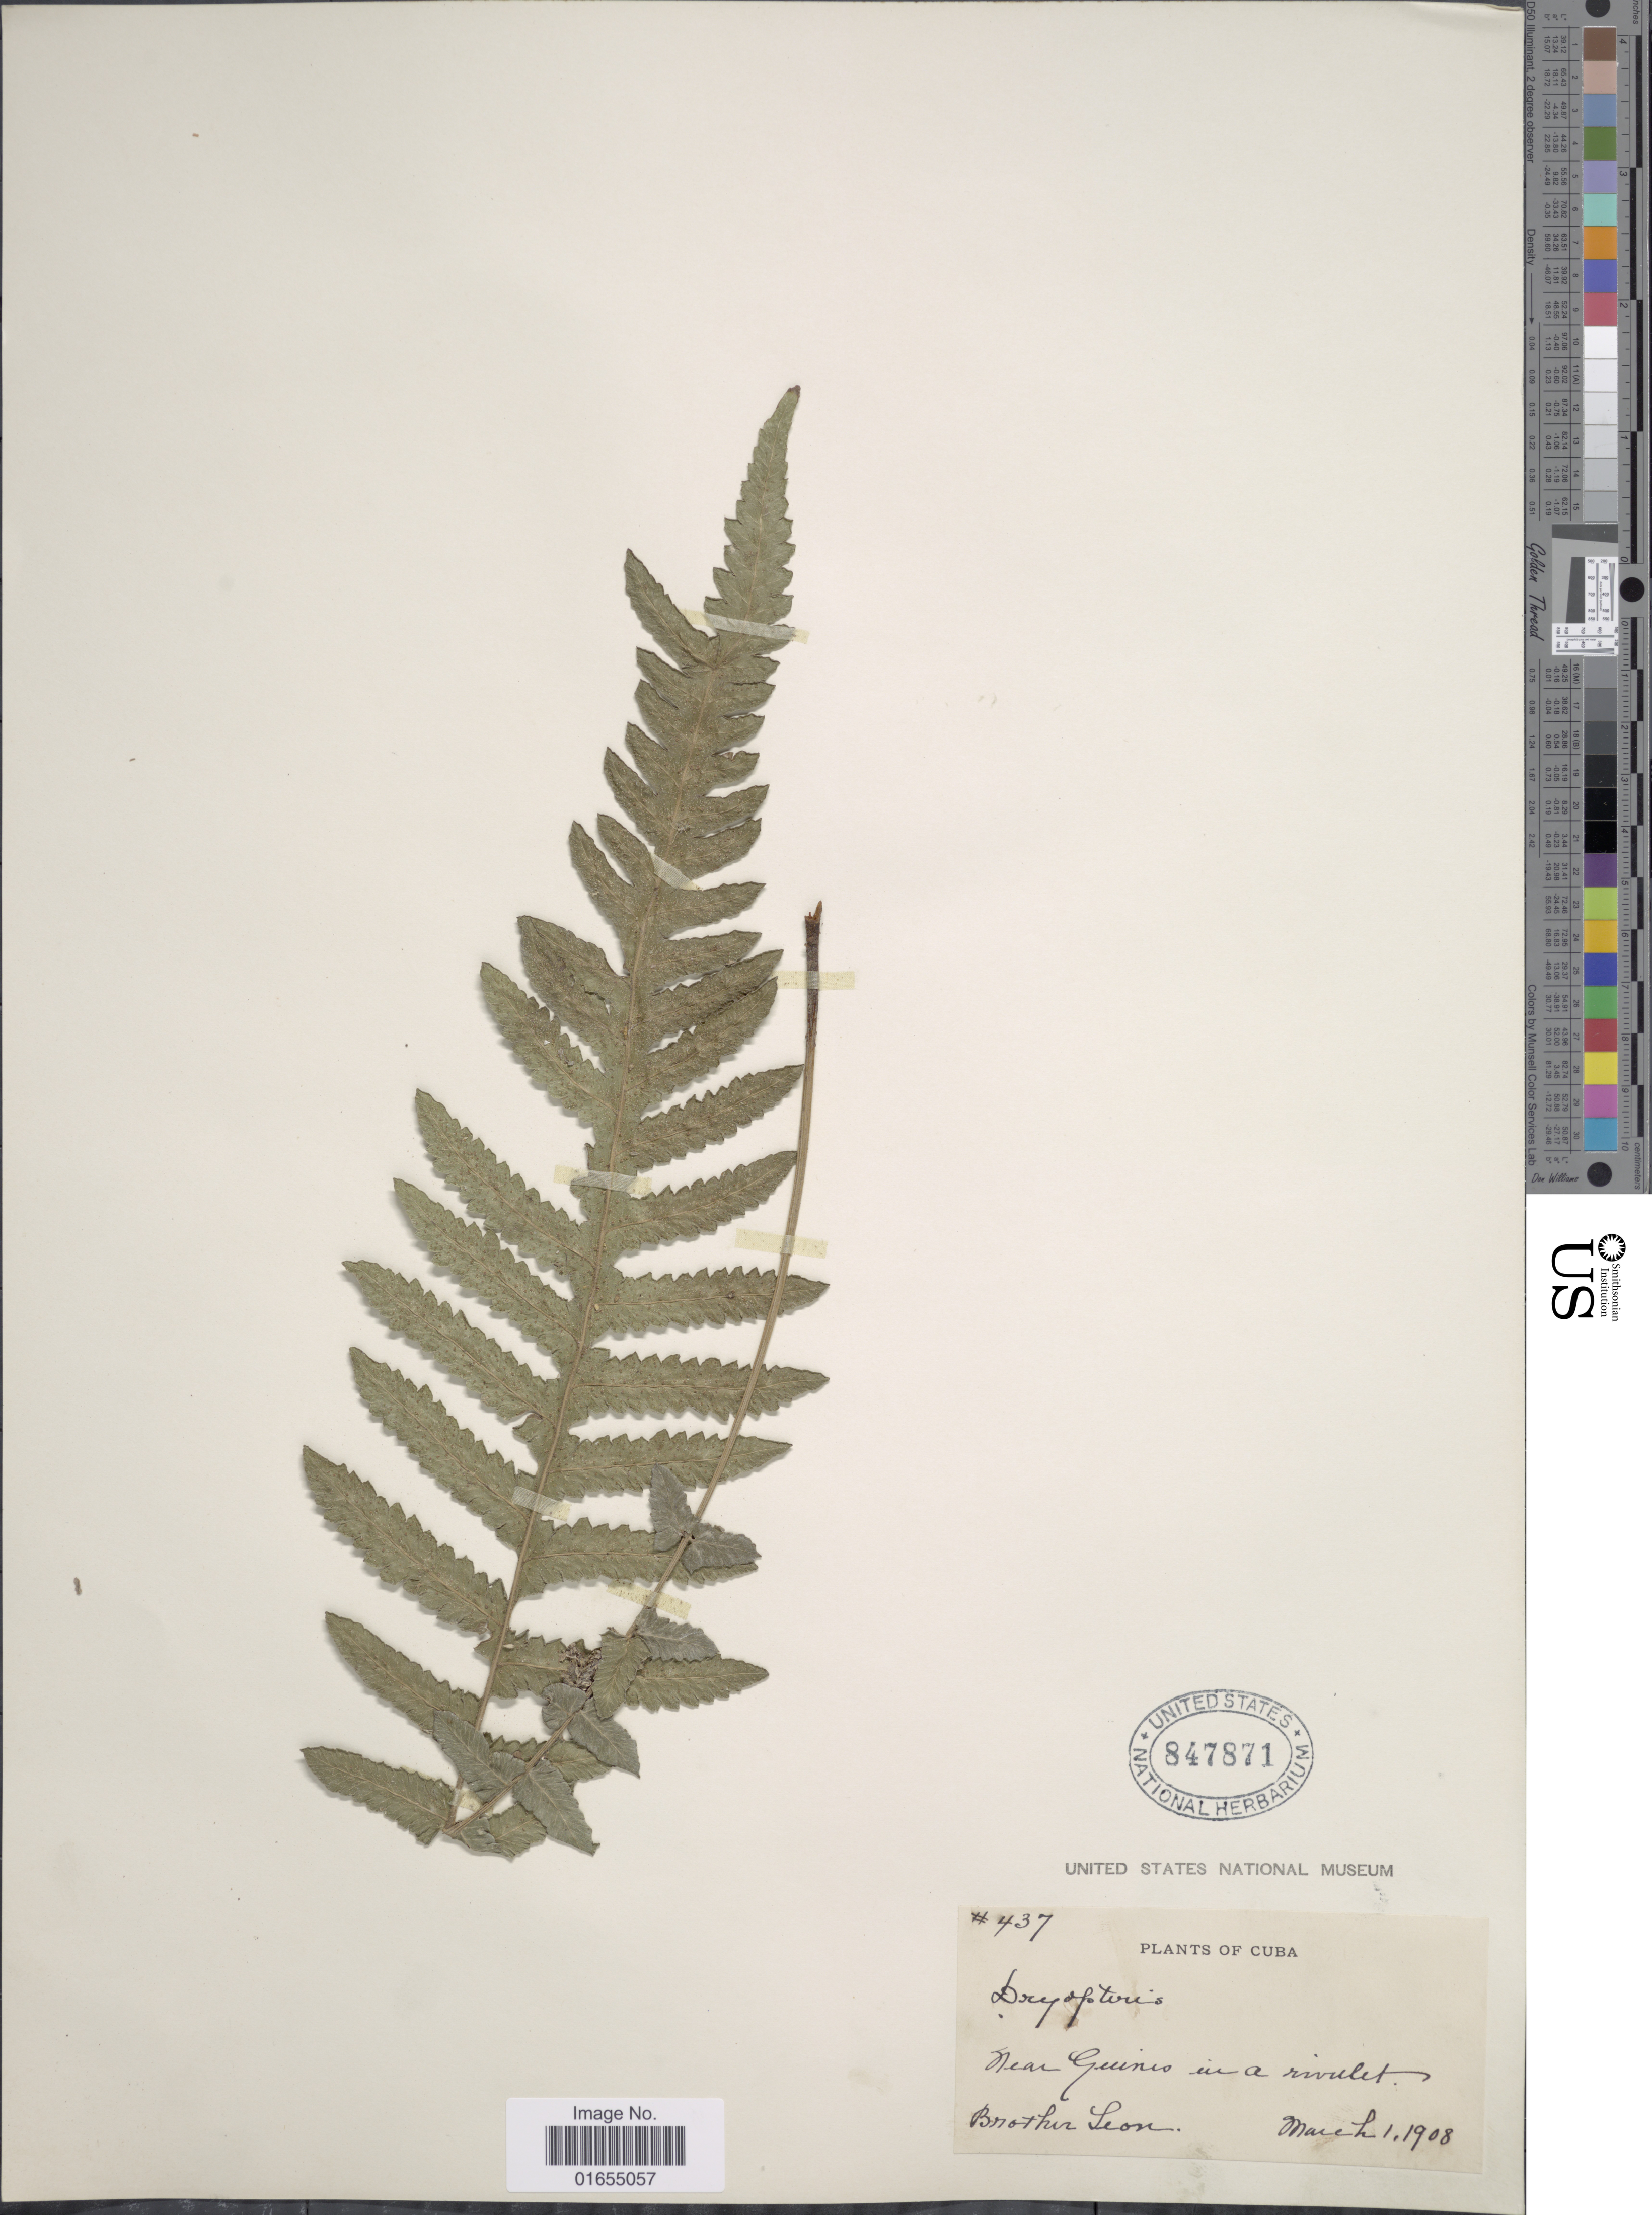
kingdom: Plantae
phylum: Tracheophyta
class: Polypodiopsida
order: Polypodiales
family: Thelypteridaceae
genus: Goniopteris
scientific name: Goniopteris sclerophylla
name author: (Poepp.) C.V. Morton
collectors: Bro. León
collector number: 437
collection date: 1908-03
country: Cuba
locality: Near Guines in a rivulet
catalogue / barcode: US 847871